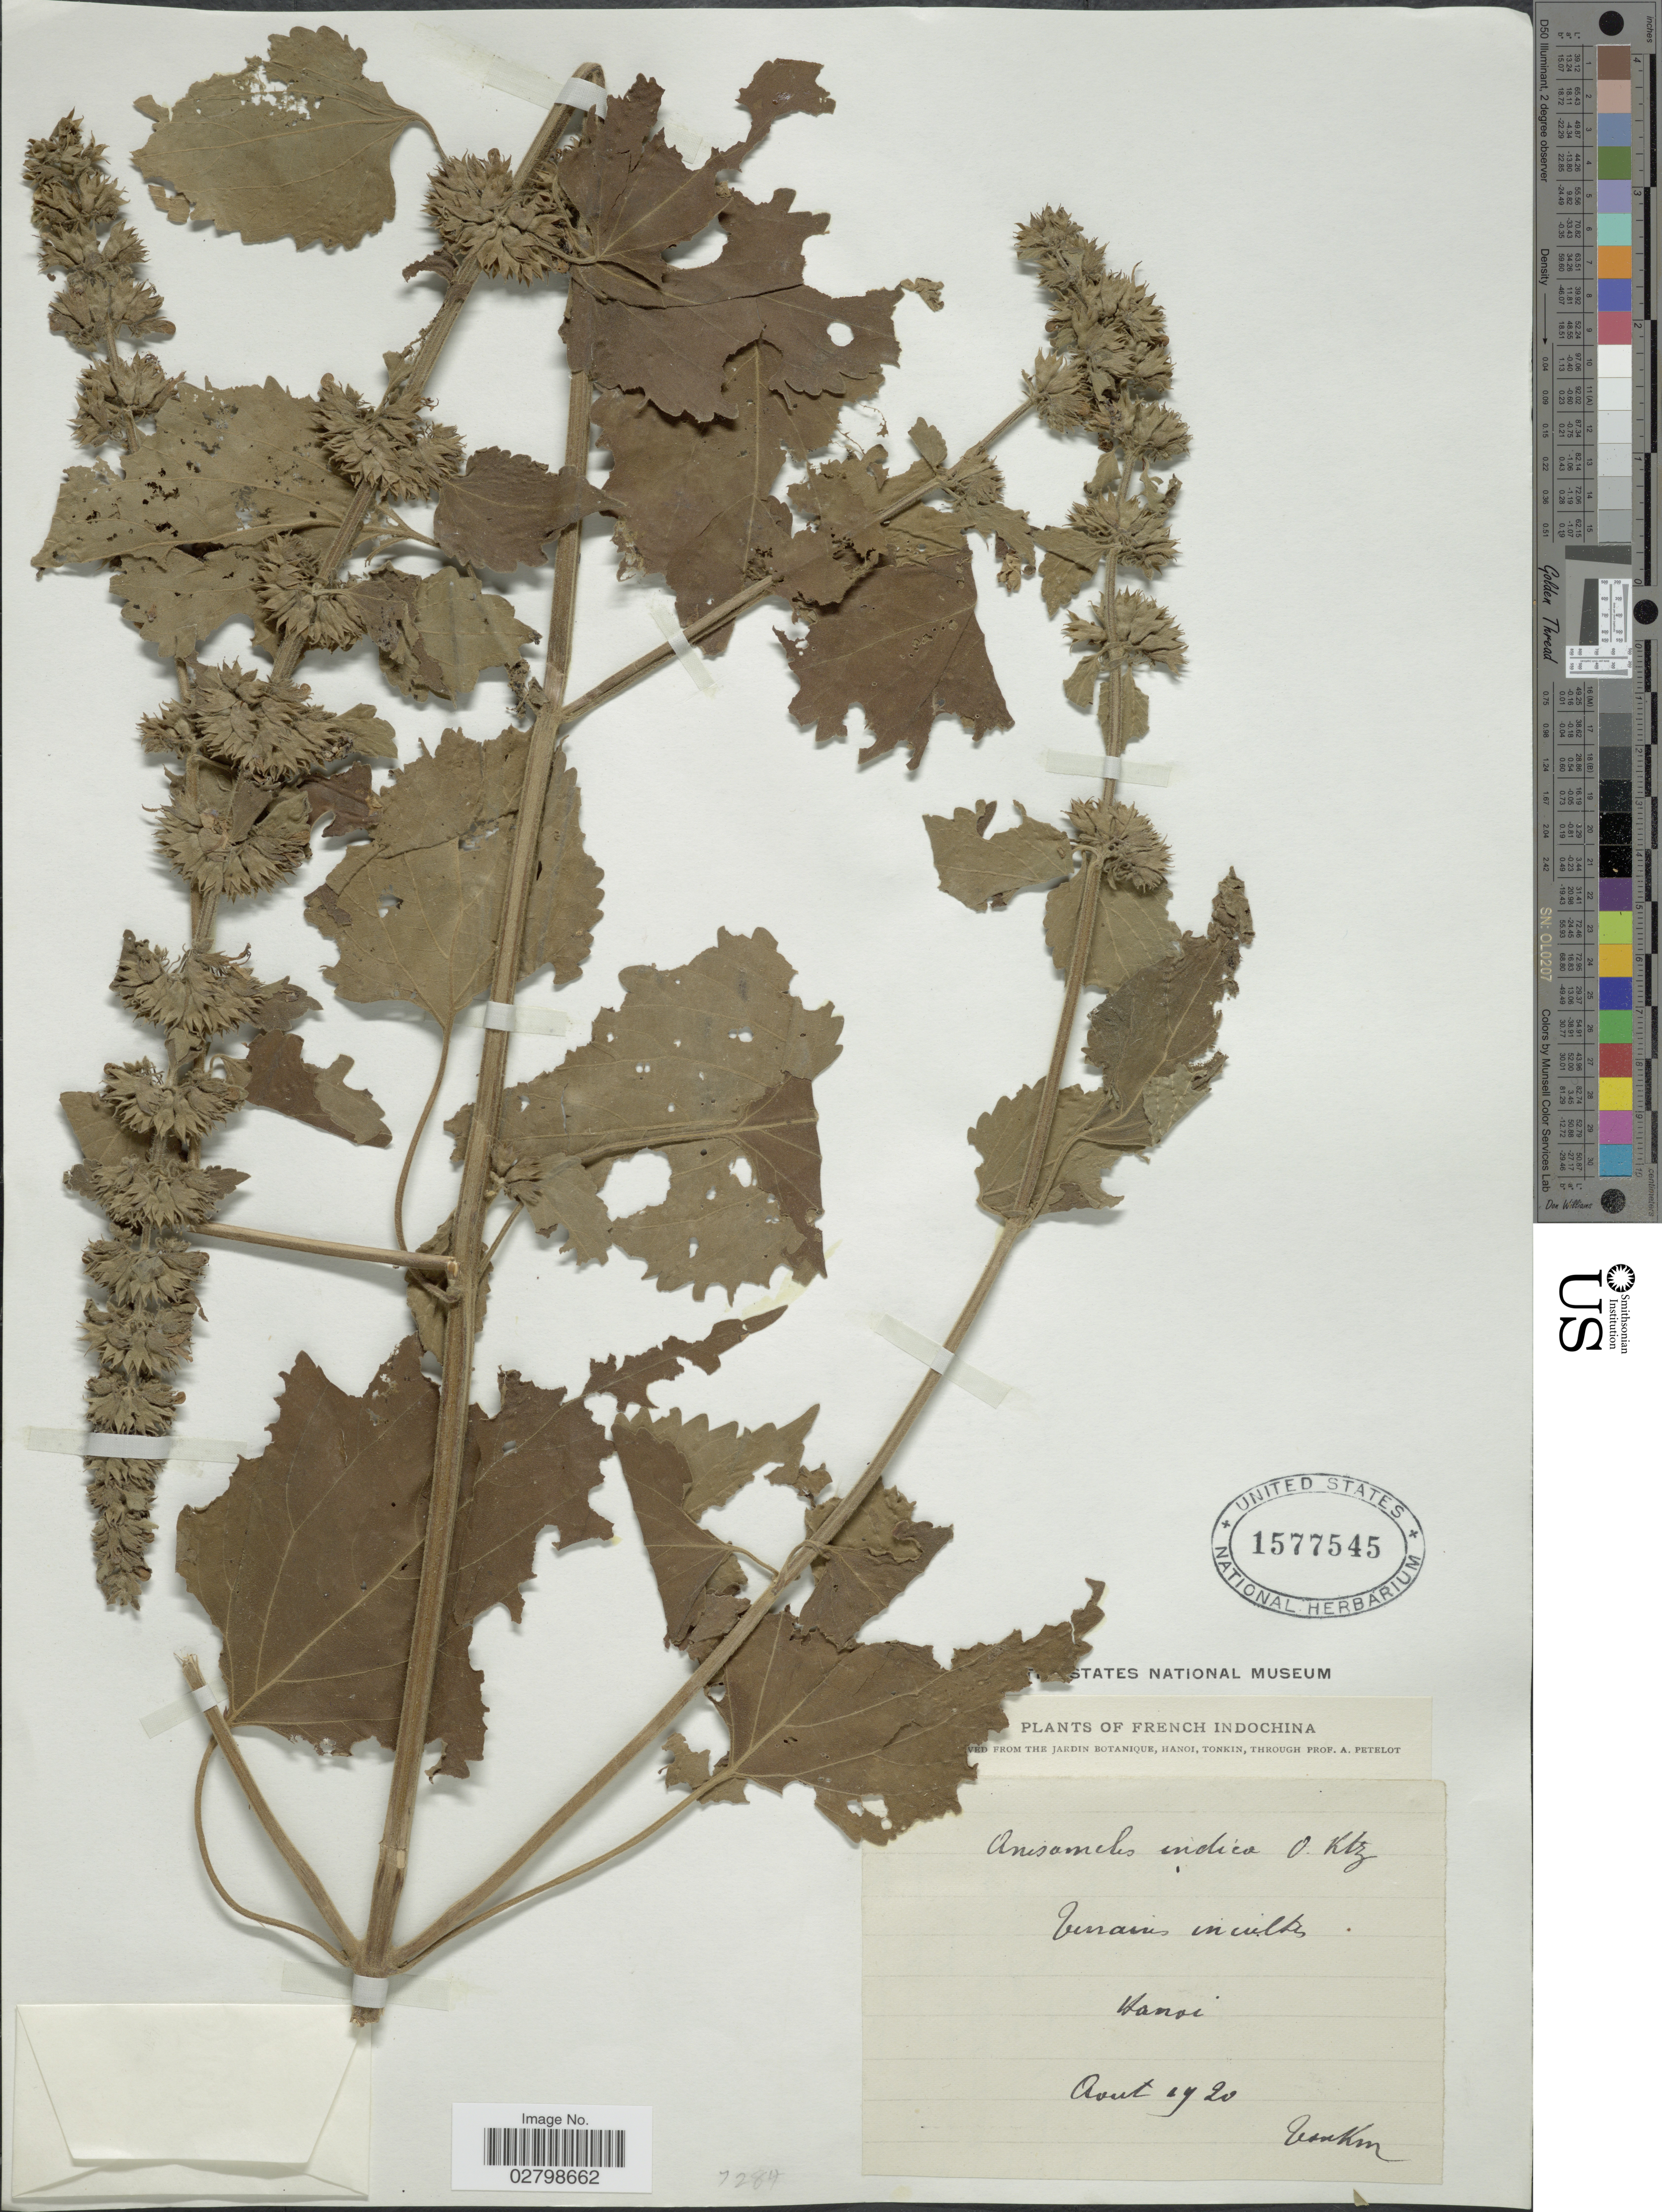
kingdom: Plantae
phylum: Tracheophyta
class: Magnoliopsida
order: Lamiales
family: Lamiaceae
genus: Anisomeles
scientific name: Anisomeles indica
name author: (L.) Kuntze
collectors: A. Petelot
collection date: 1920-08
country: Vietnam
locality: French Indochina, Tonkin. Hanoi.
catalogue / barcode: US 1577545